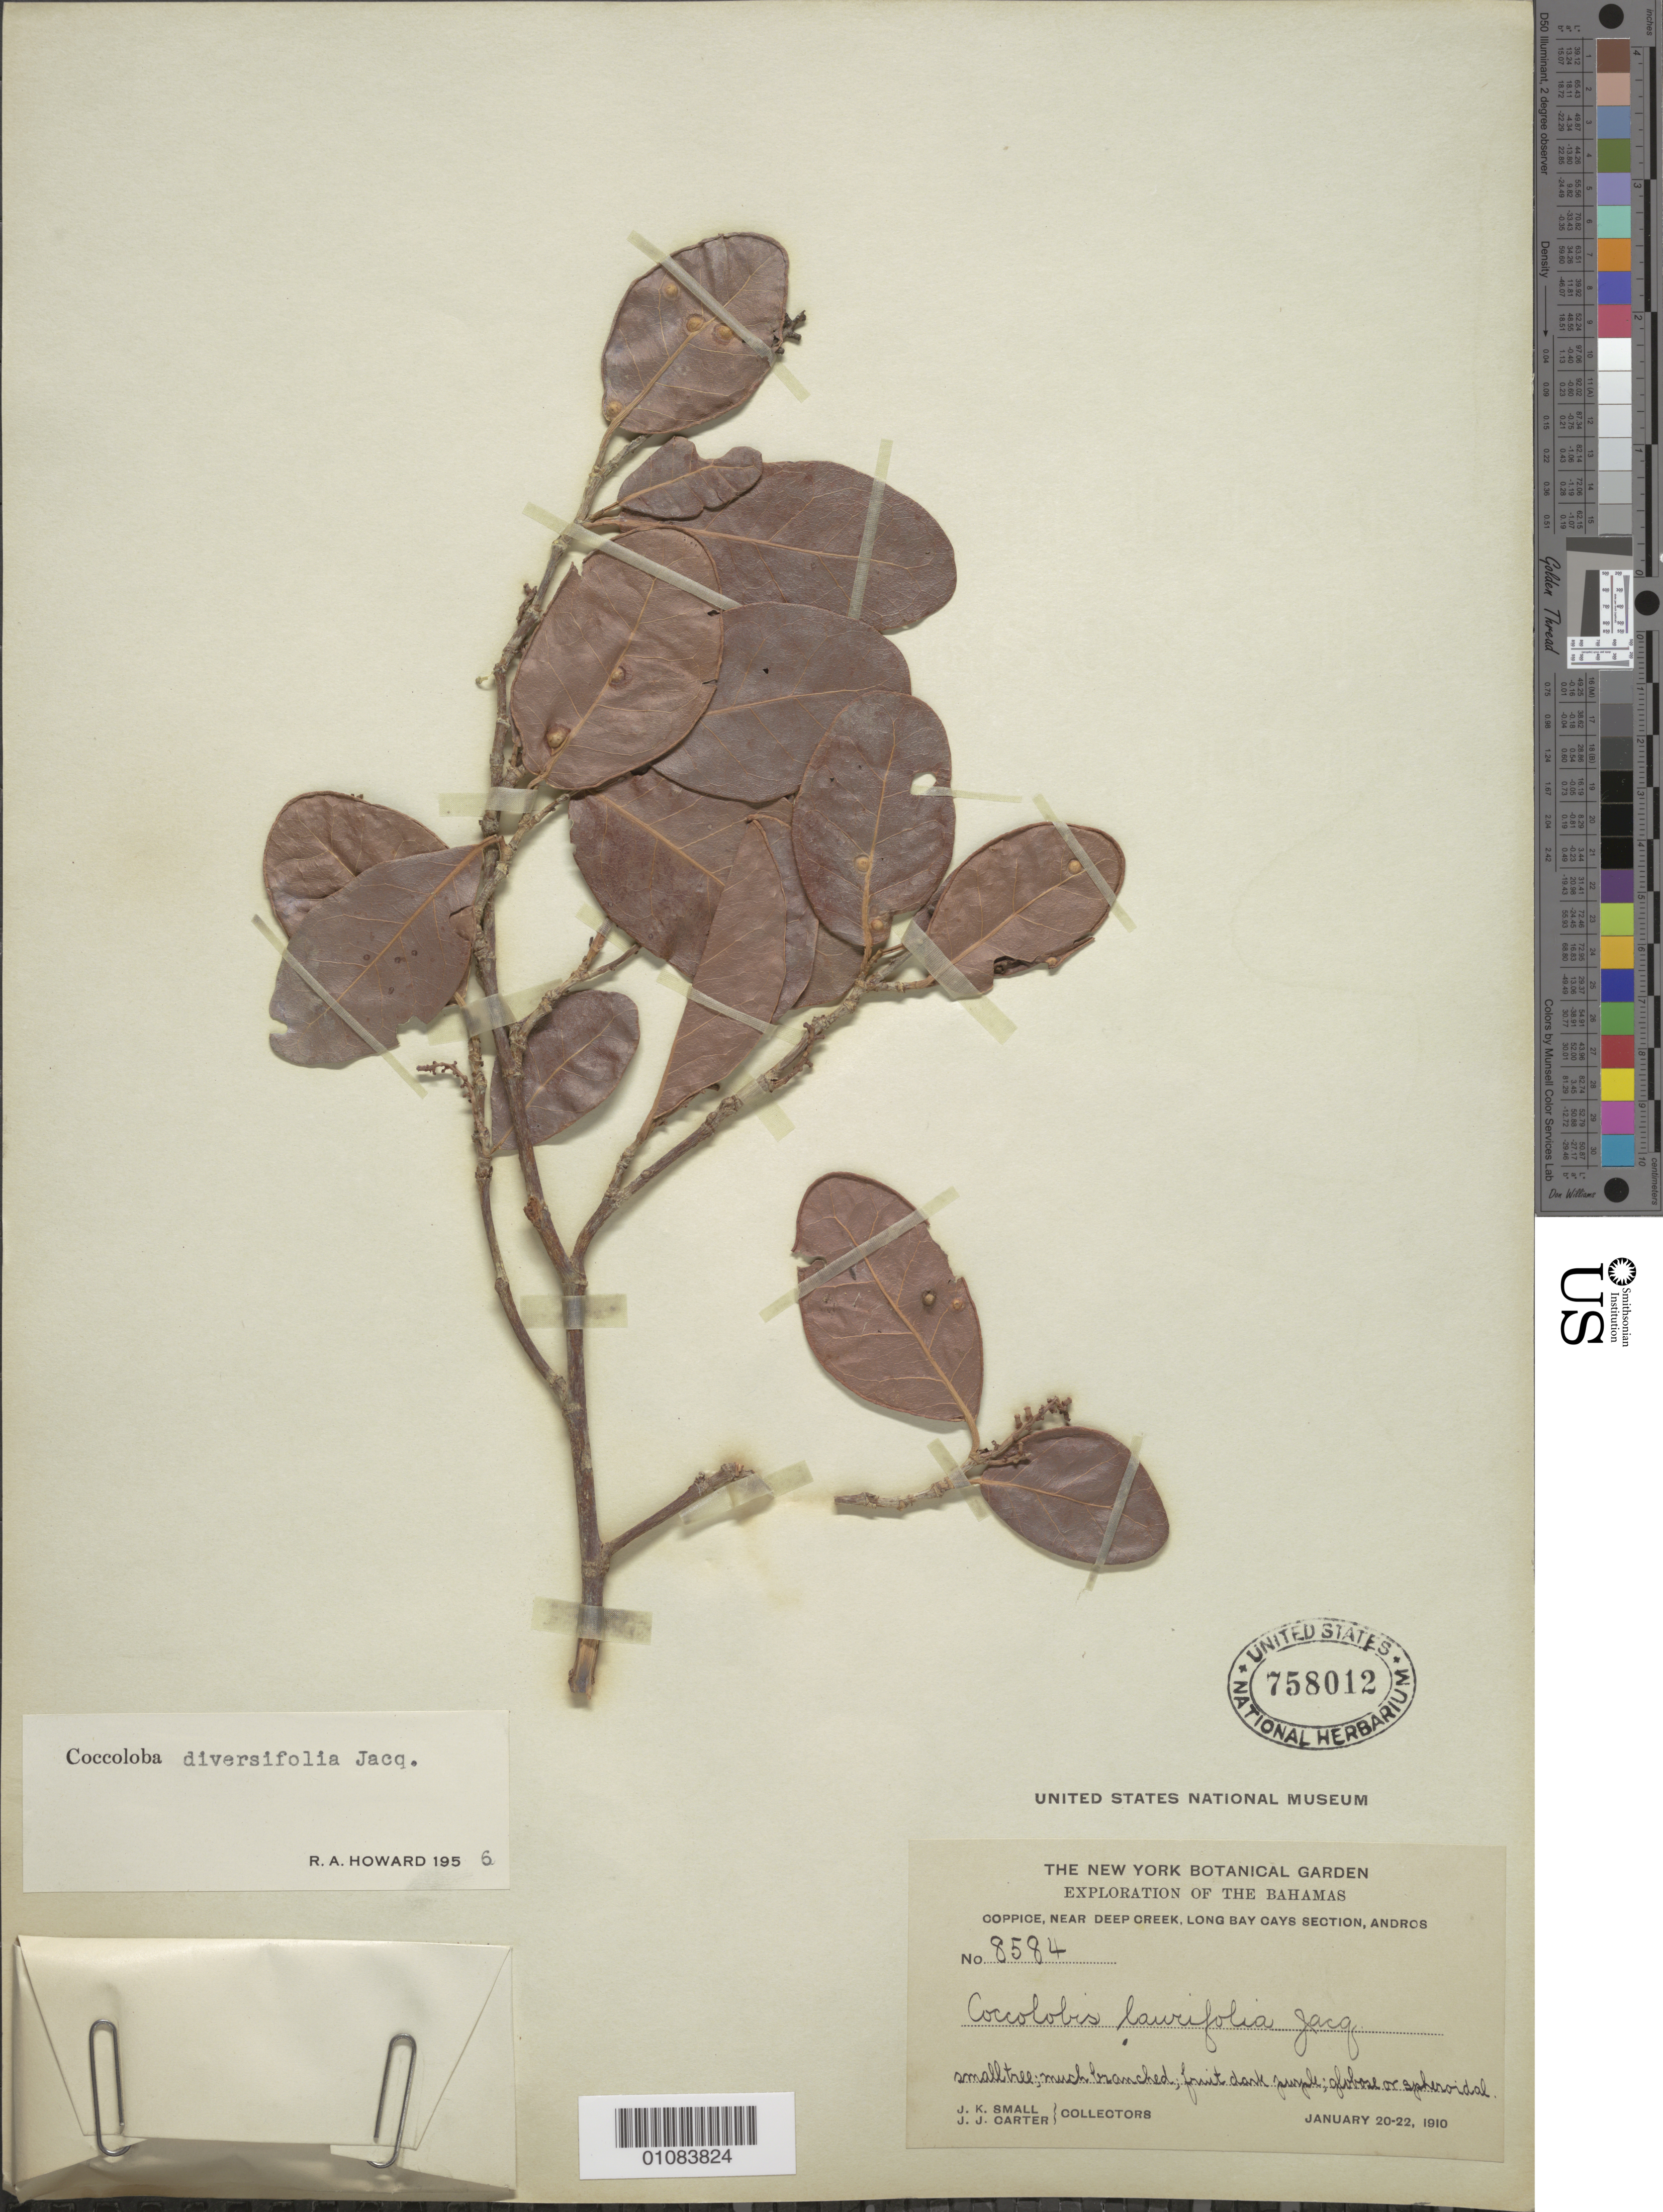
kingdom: Plantae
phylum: Tracheophyta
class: Magnoliopsida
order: Caryophyllales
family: Polygonaceae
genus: Coccoloba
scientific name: Coccoloba diversifolia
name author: Jacq.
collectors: J. K. Small & J. J. Carter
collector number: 8584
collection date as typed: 20 Jan 1910 to 22 Jan 1910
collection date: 1910-01-20/1910-01-22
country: Bahamas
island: Andros I.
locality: Coppice, near Deep Creek, Long Bay Cays Section, Andros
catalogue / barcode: US 758012